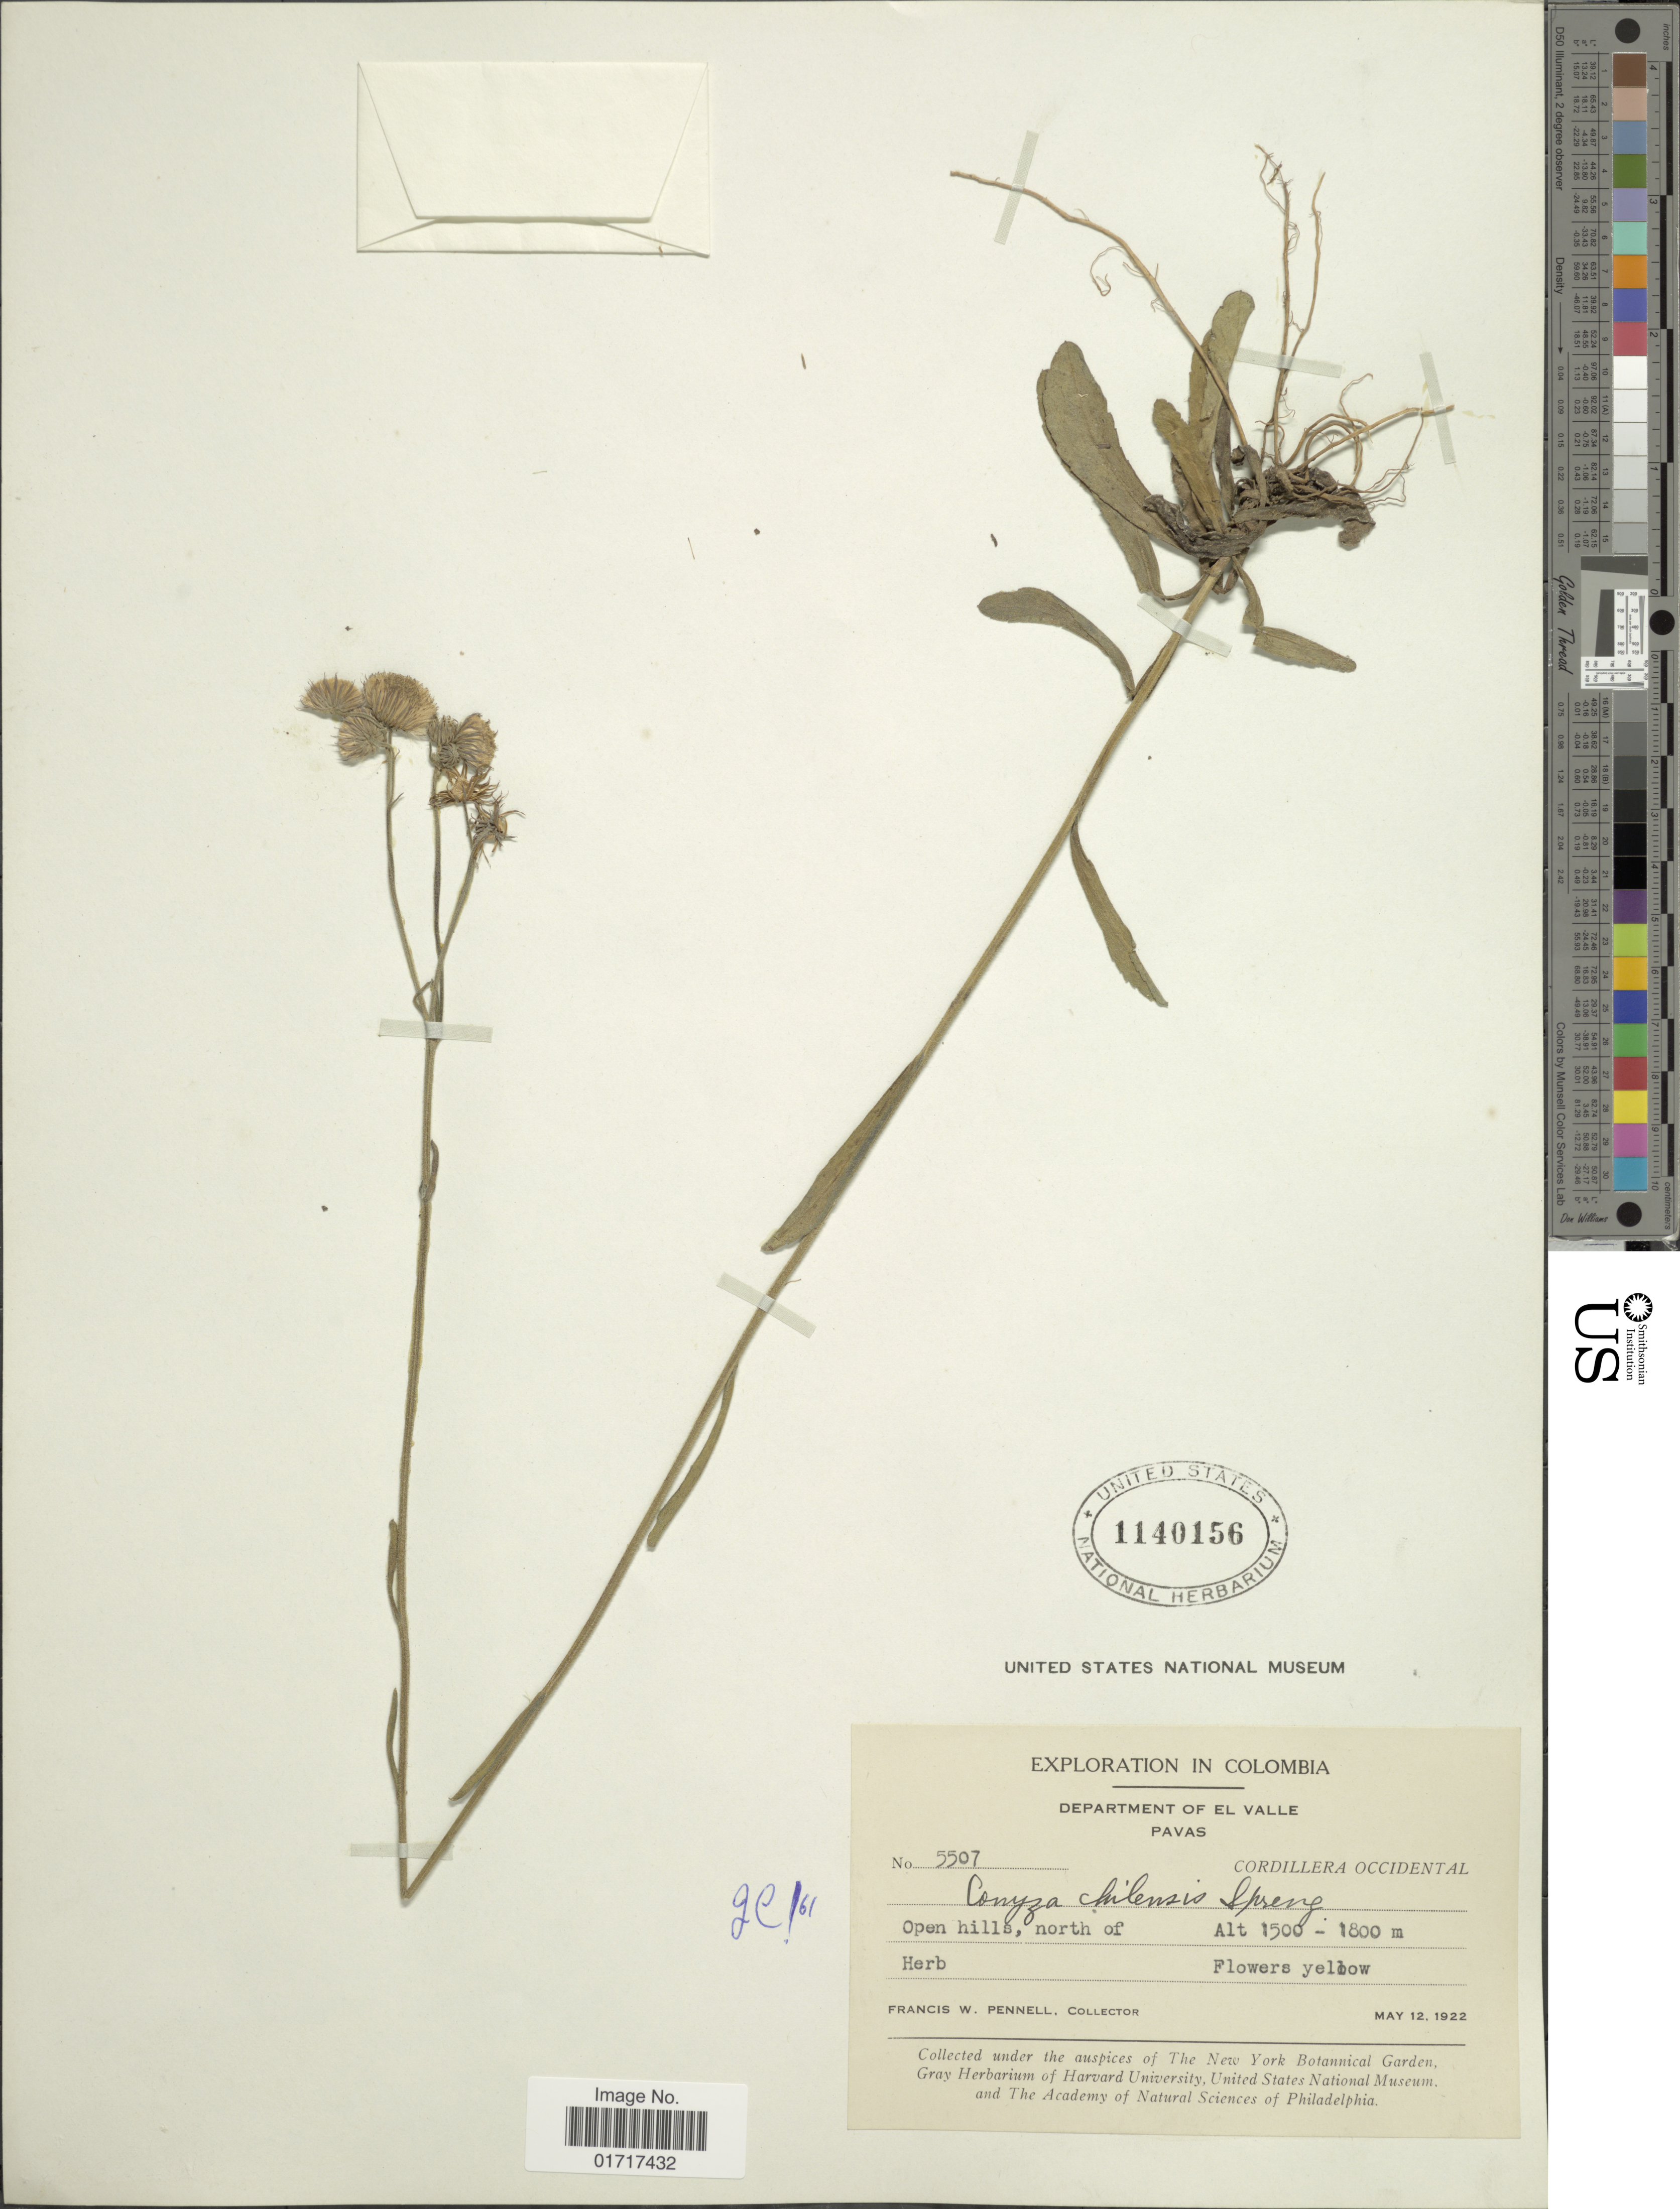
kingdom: Plantae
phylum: Tracheophyta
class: Magnoliopsida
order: Asterales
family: Asteraceae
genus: Conyza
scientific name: Conyza primulaefolia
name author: (Lam.) Cuatrec. & Lourteig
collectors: F. W. Pennell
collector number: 5507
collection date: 1922-05-12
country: Colombia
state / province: Valle del Cauca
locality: Department of El Valle, Pavas. Cordillera Occidental. Open hills, North of Herb.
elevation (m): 1500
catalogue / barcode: US 1140156